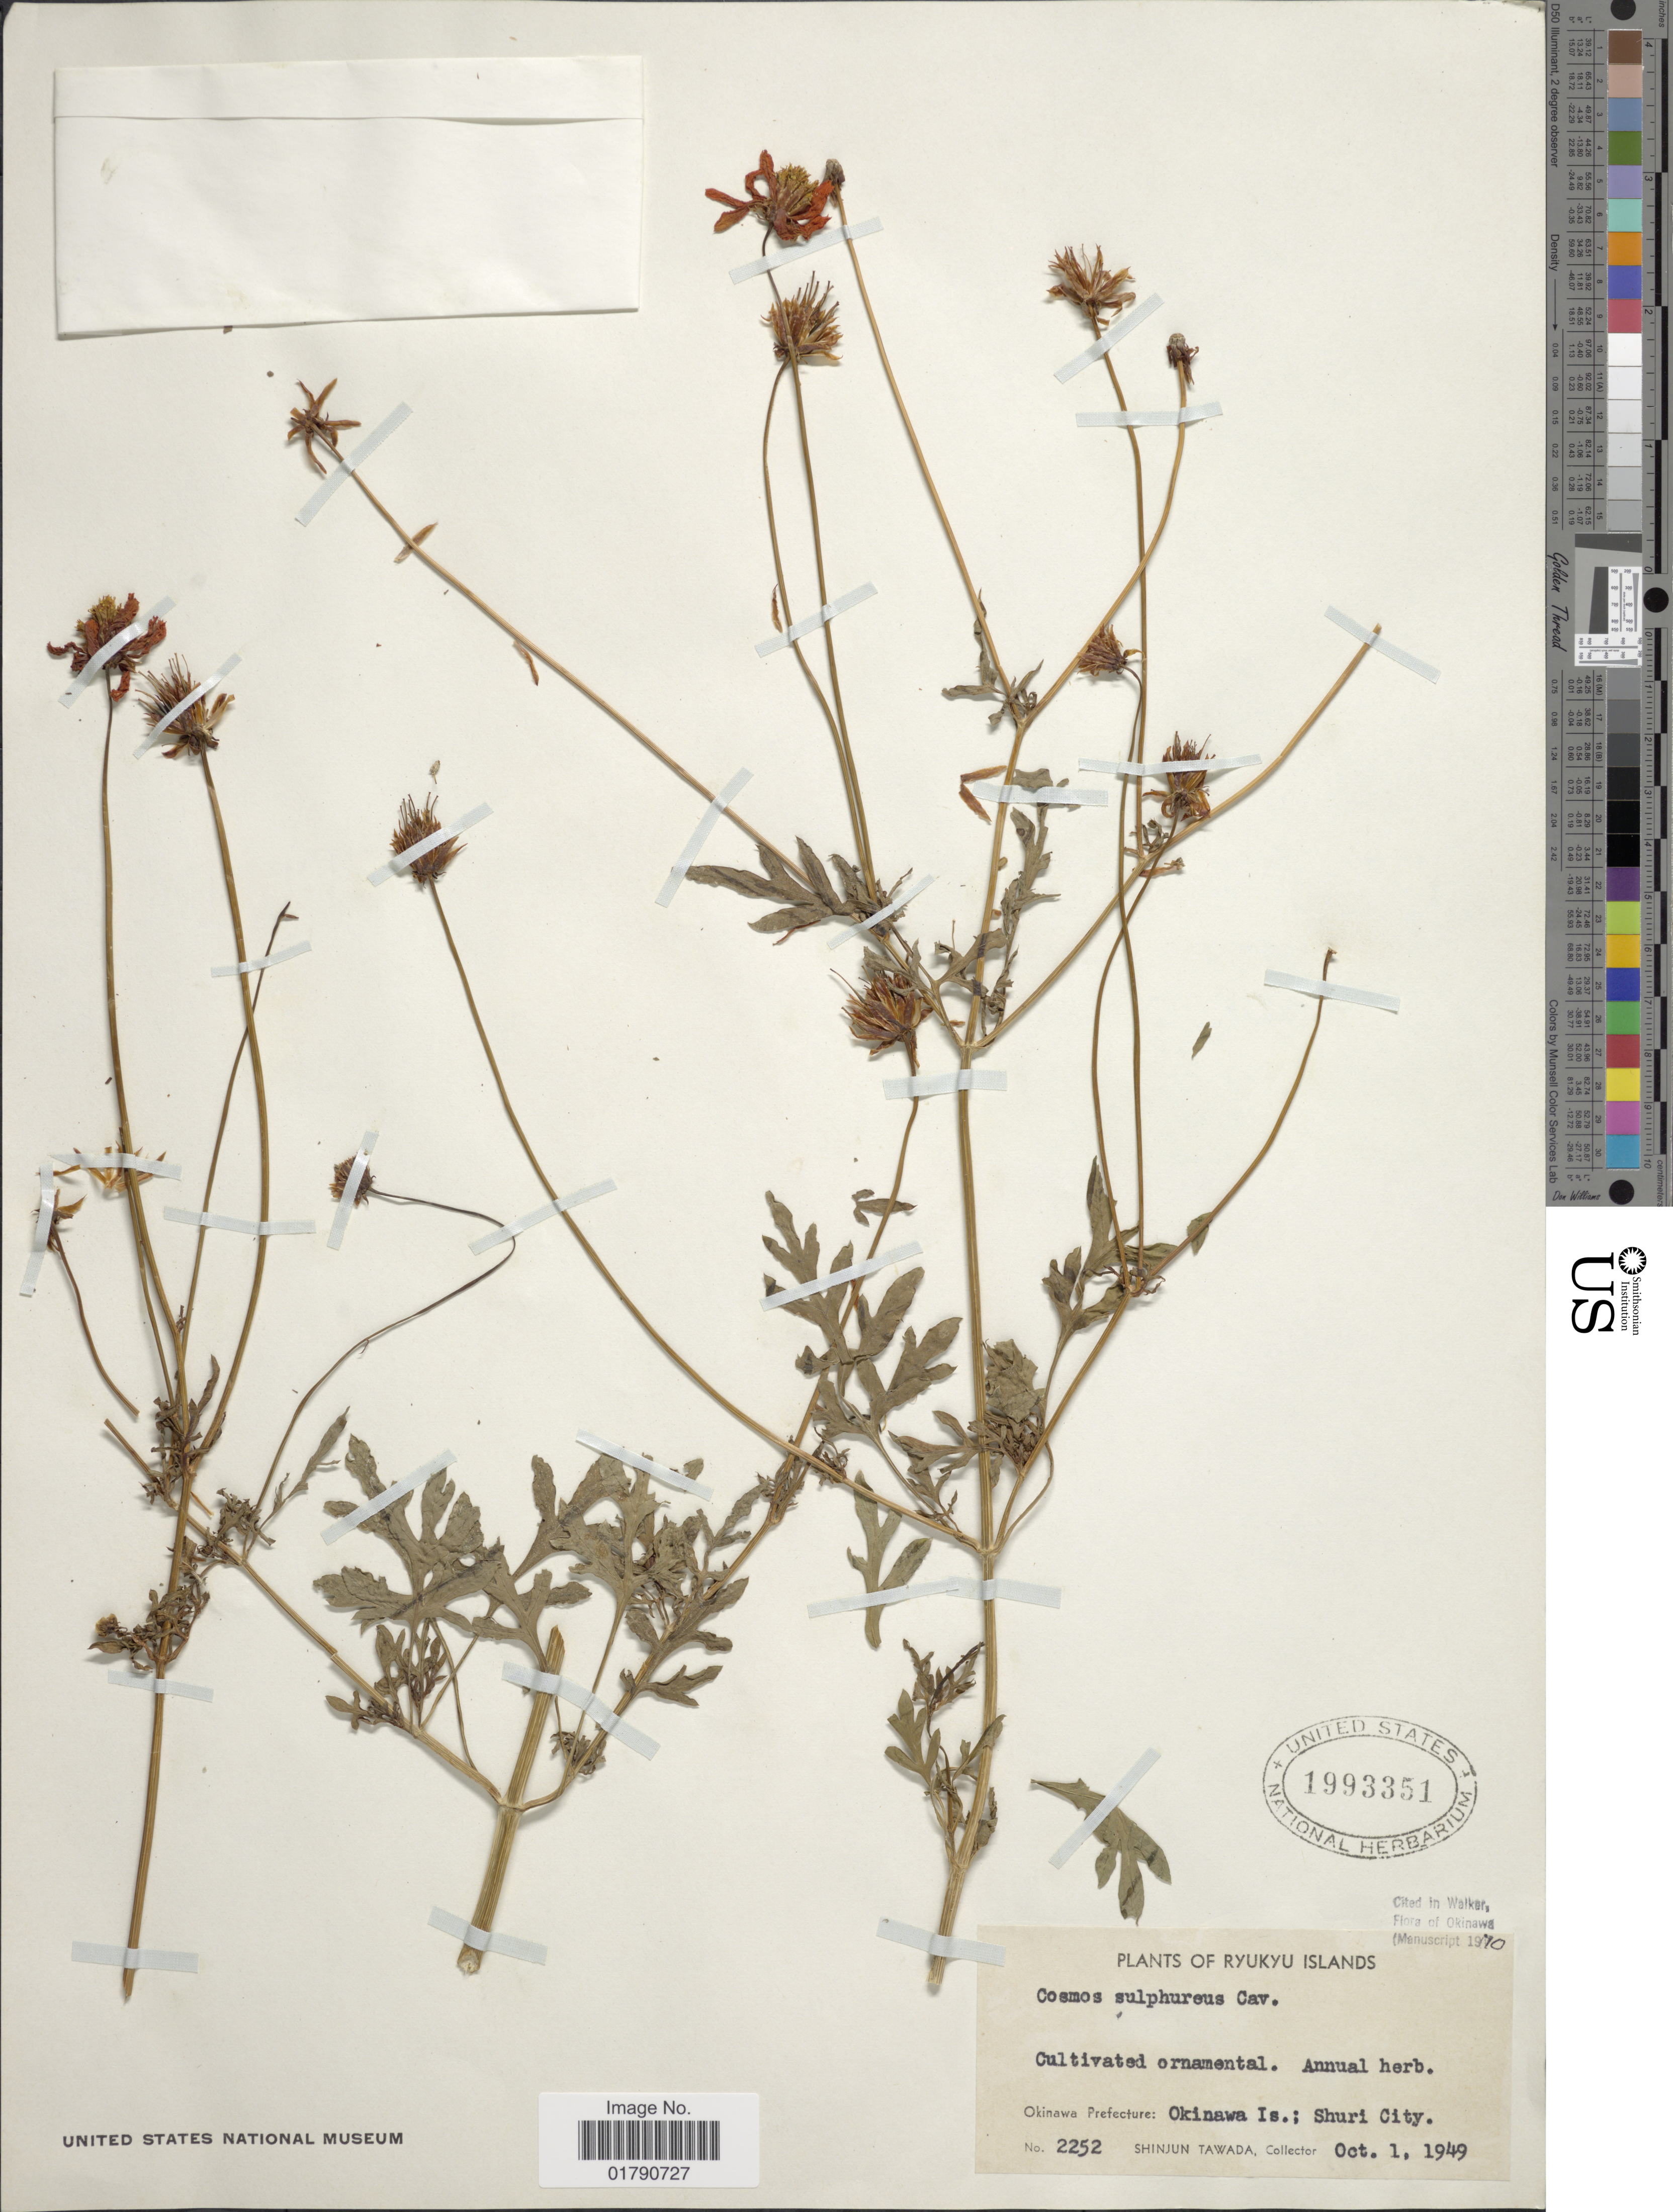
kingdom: Plantae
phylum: Tracheophyta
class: Magnoliopsida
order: Asterales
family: Asteraceae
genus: Cosmos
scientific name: Cosmos sulphureus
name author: Cav.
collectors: S. Tawada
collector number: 2252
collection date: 1949-10-01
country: Japan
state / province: Okinawa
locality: Ryukyu Islands, Okinawa Prefecture, Okinawa Is., Shuri City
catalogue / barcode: US 1993351